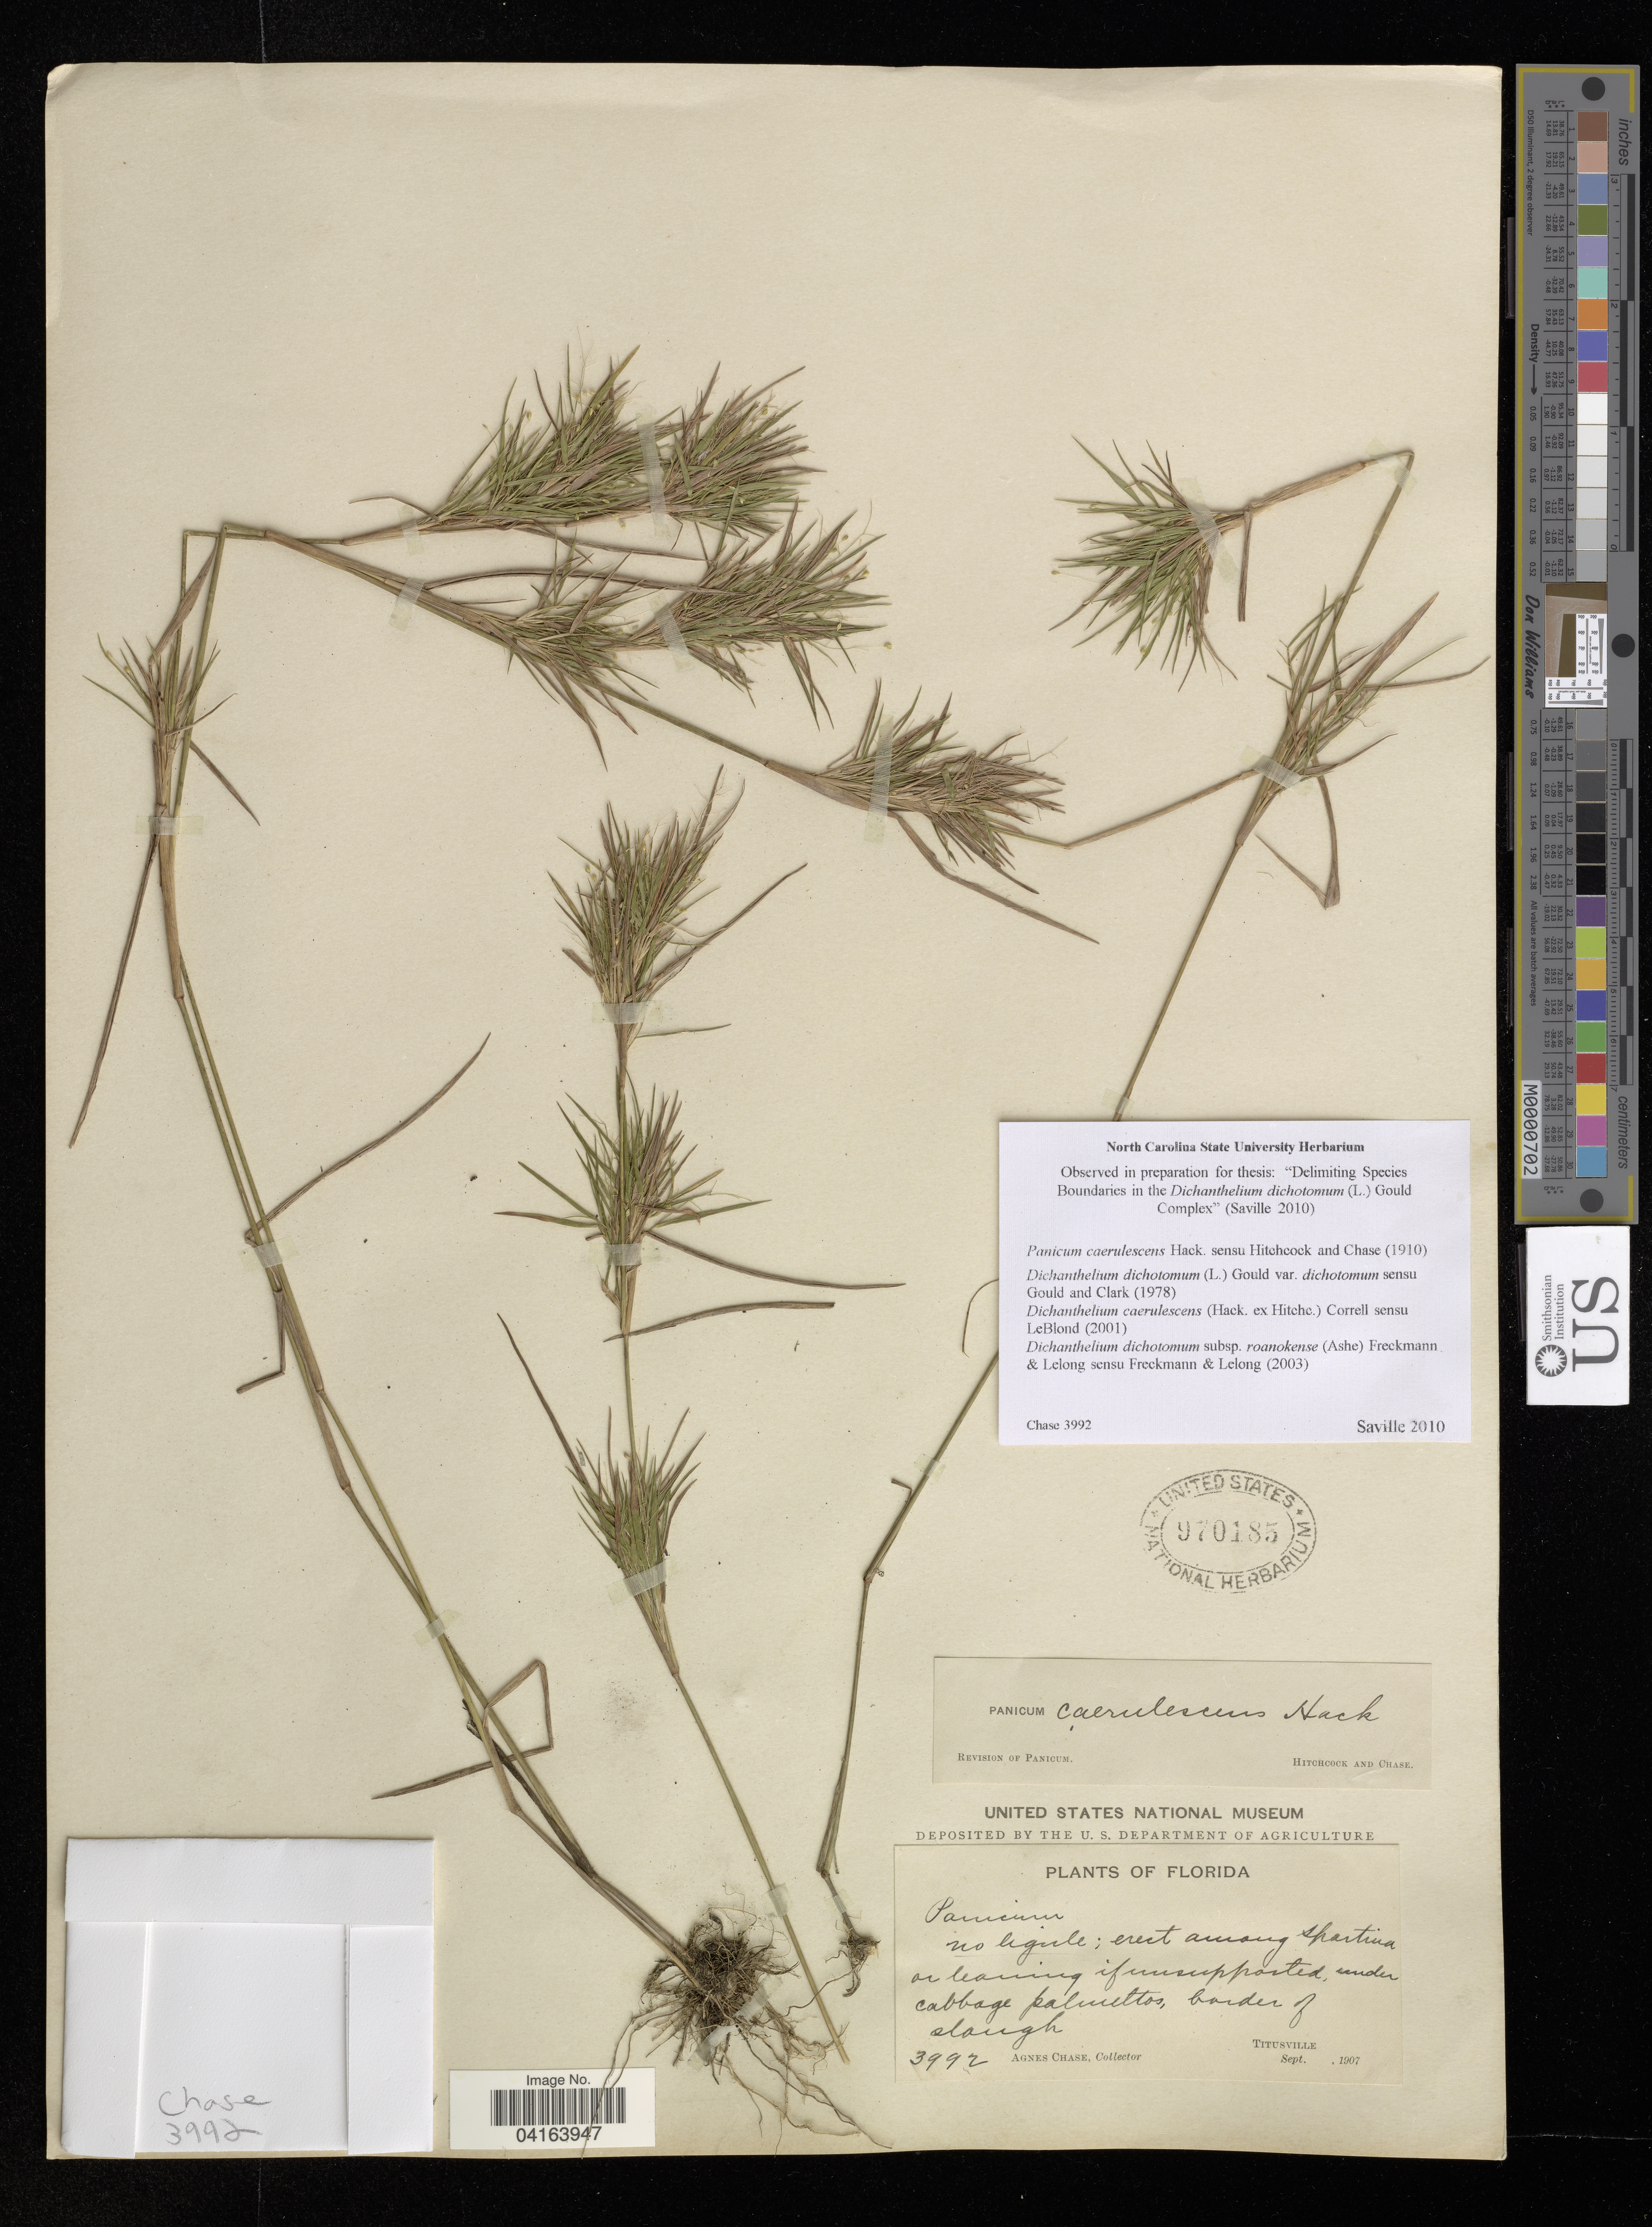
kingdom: Plantae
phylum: Tracheophyta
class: Liliopsida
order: Poales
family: Poaceae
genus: Dichanthelium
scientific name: Dichanthelium dichotomum subsp. roanokense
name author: (Ashe) LeBlond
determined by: Saville, A. C., (NCSC), North Carolina State University (UNITED STATES)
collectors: A. Chase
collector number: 3992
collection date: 1907-09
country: United States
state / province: Florida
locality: Titusville.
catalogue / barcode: US 970185